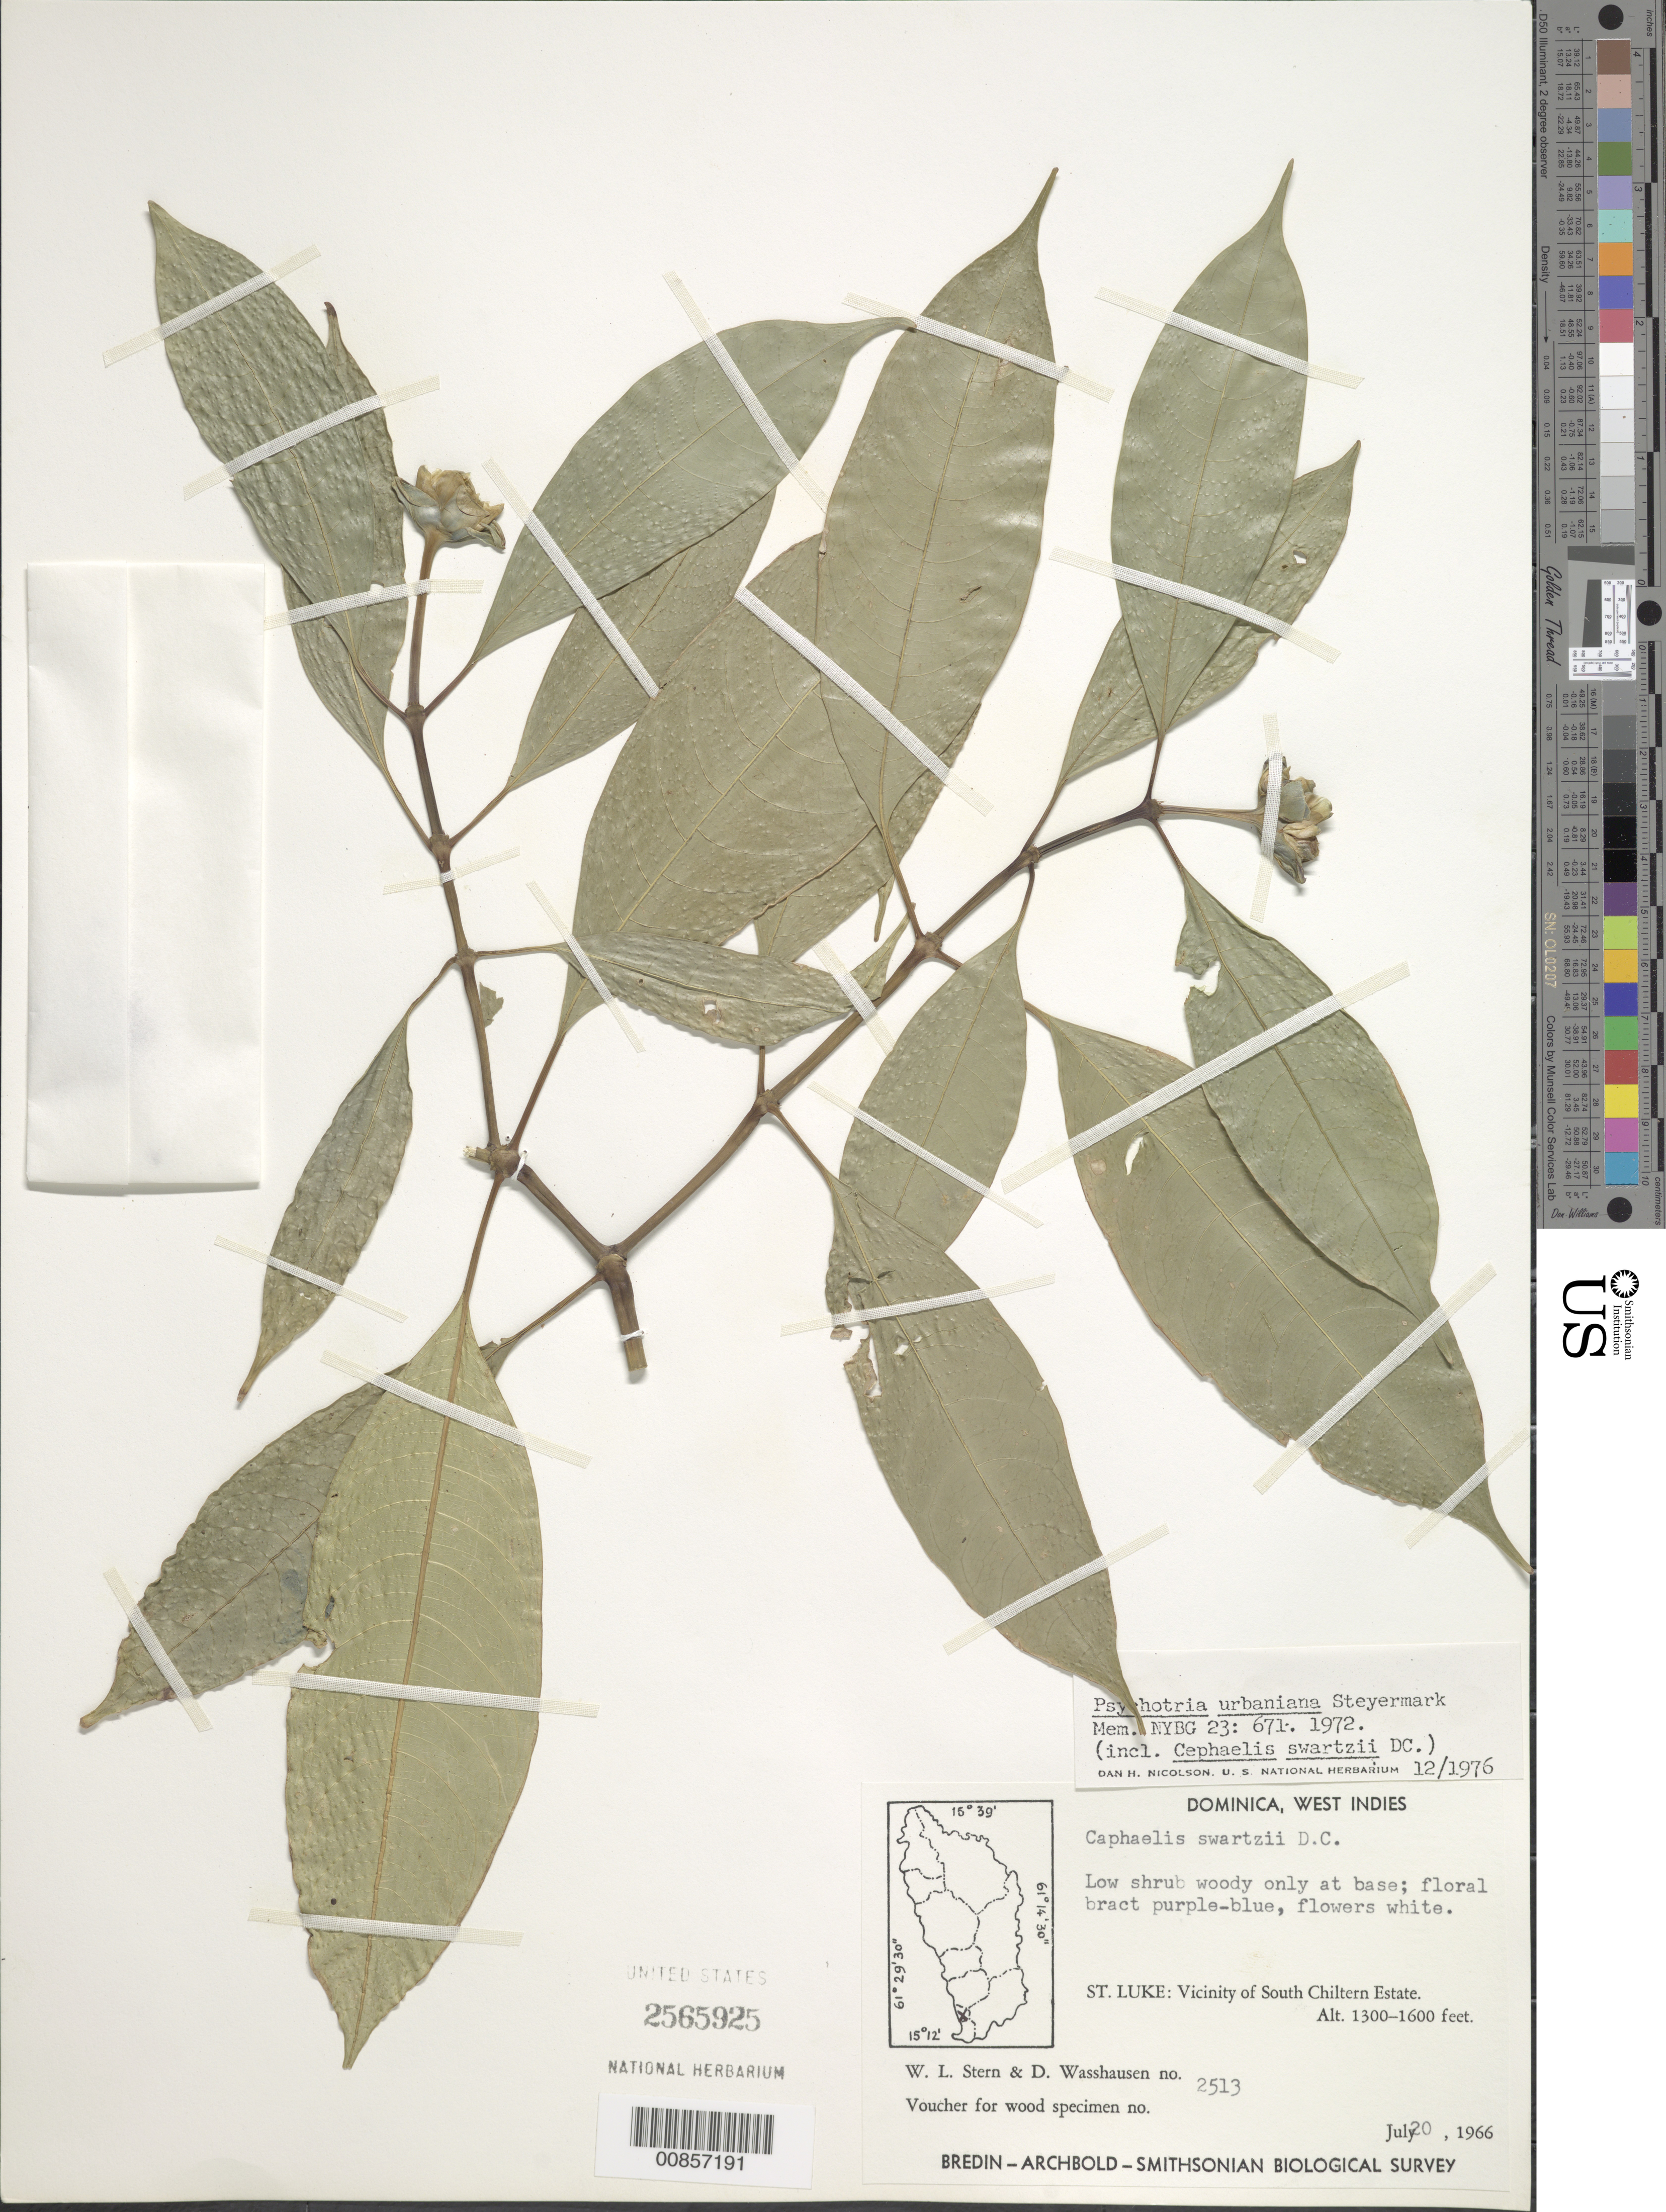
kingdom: Plantae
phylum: Tracheophyta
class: Magnoliopsida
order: Gentianales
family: Rubiaceae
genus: Psychotria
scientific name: Psychotria urbaniana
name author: Steyerm.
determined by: Nicolson, Dan H.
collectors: W. L. Stern & D. C. Wasshausen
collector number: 2513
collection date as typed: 20 Jul 1966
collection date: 1966-07-20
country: Dominica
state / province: St. Luke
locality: Vicinity of South Chiltern Estate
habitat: Estate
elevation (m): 396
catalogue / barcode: US 2565925